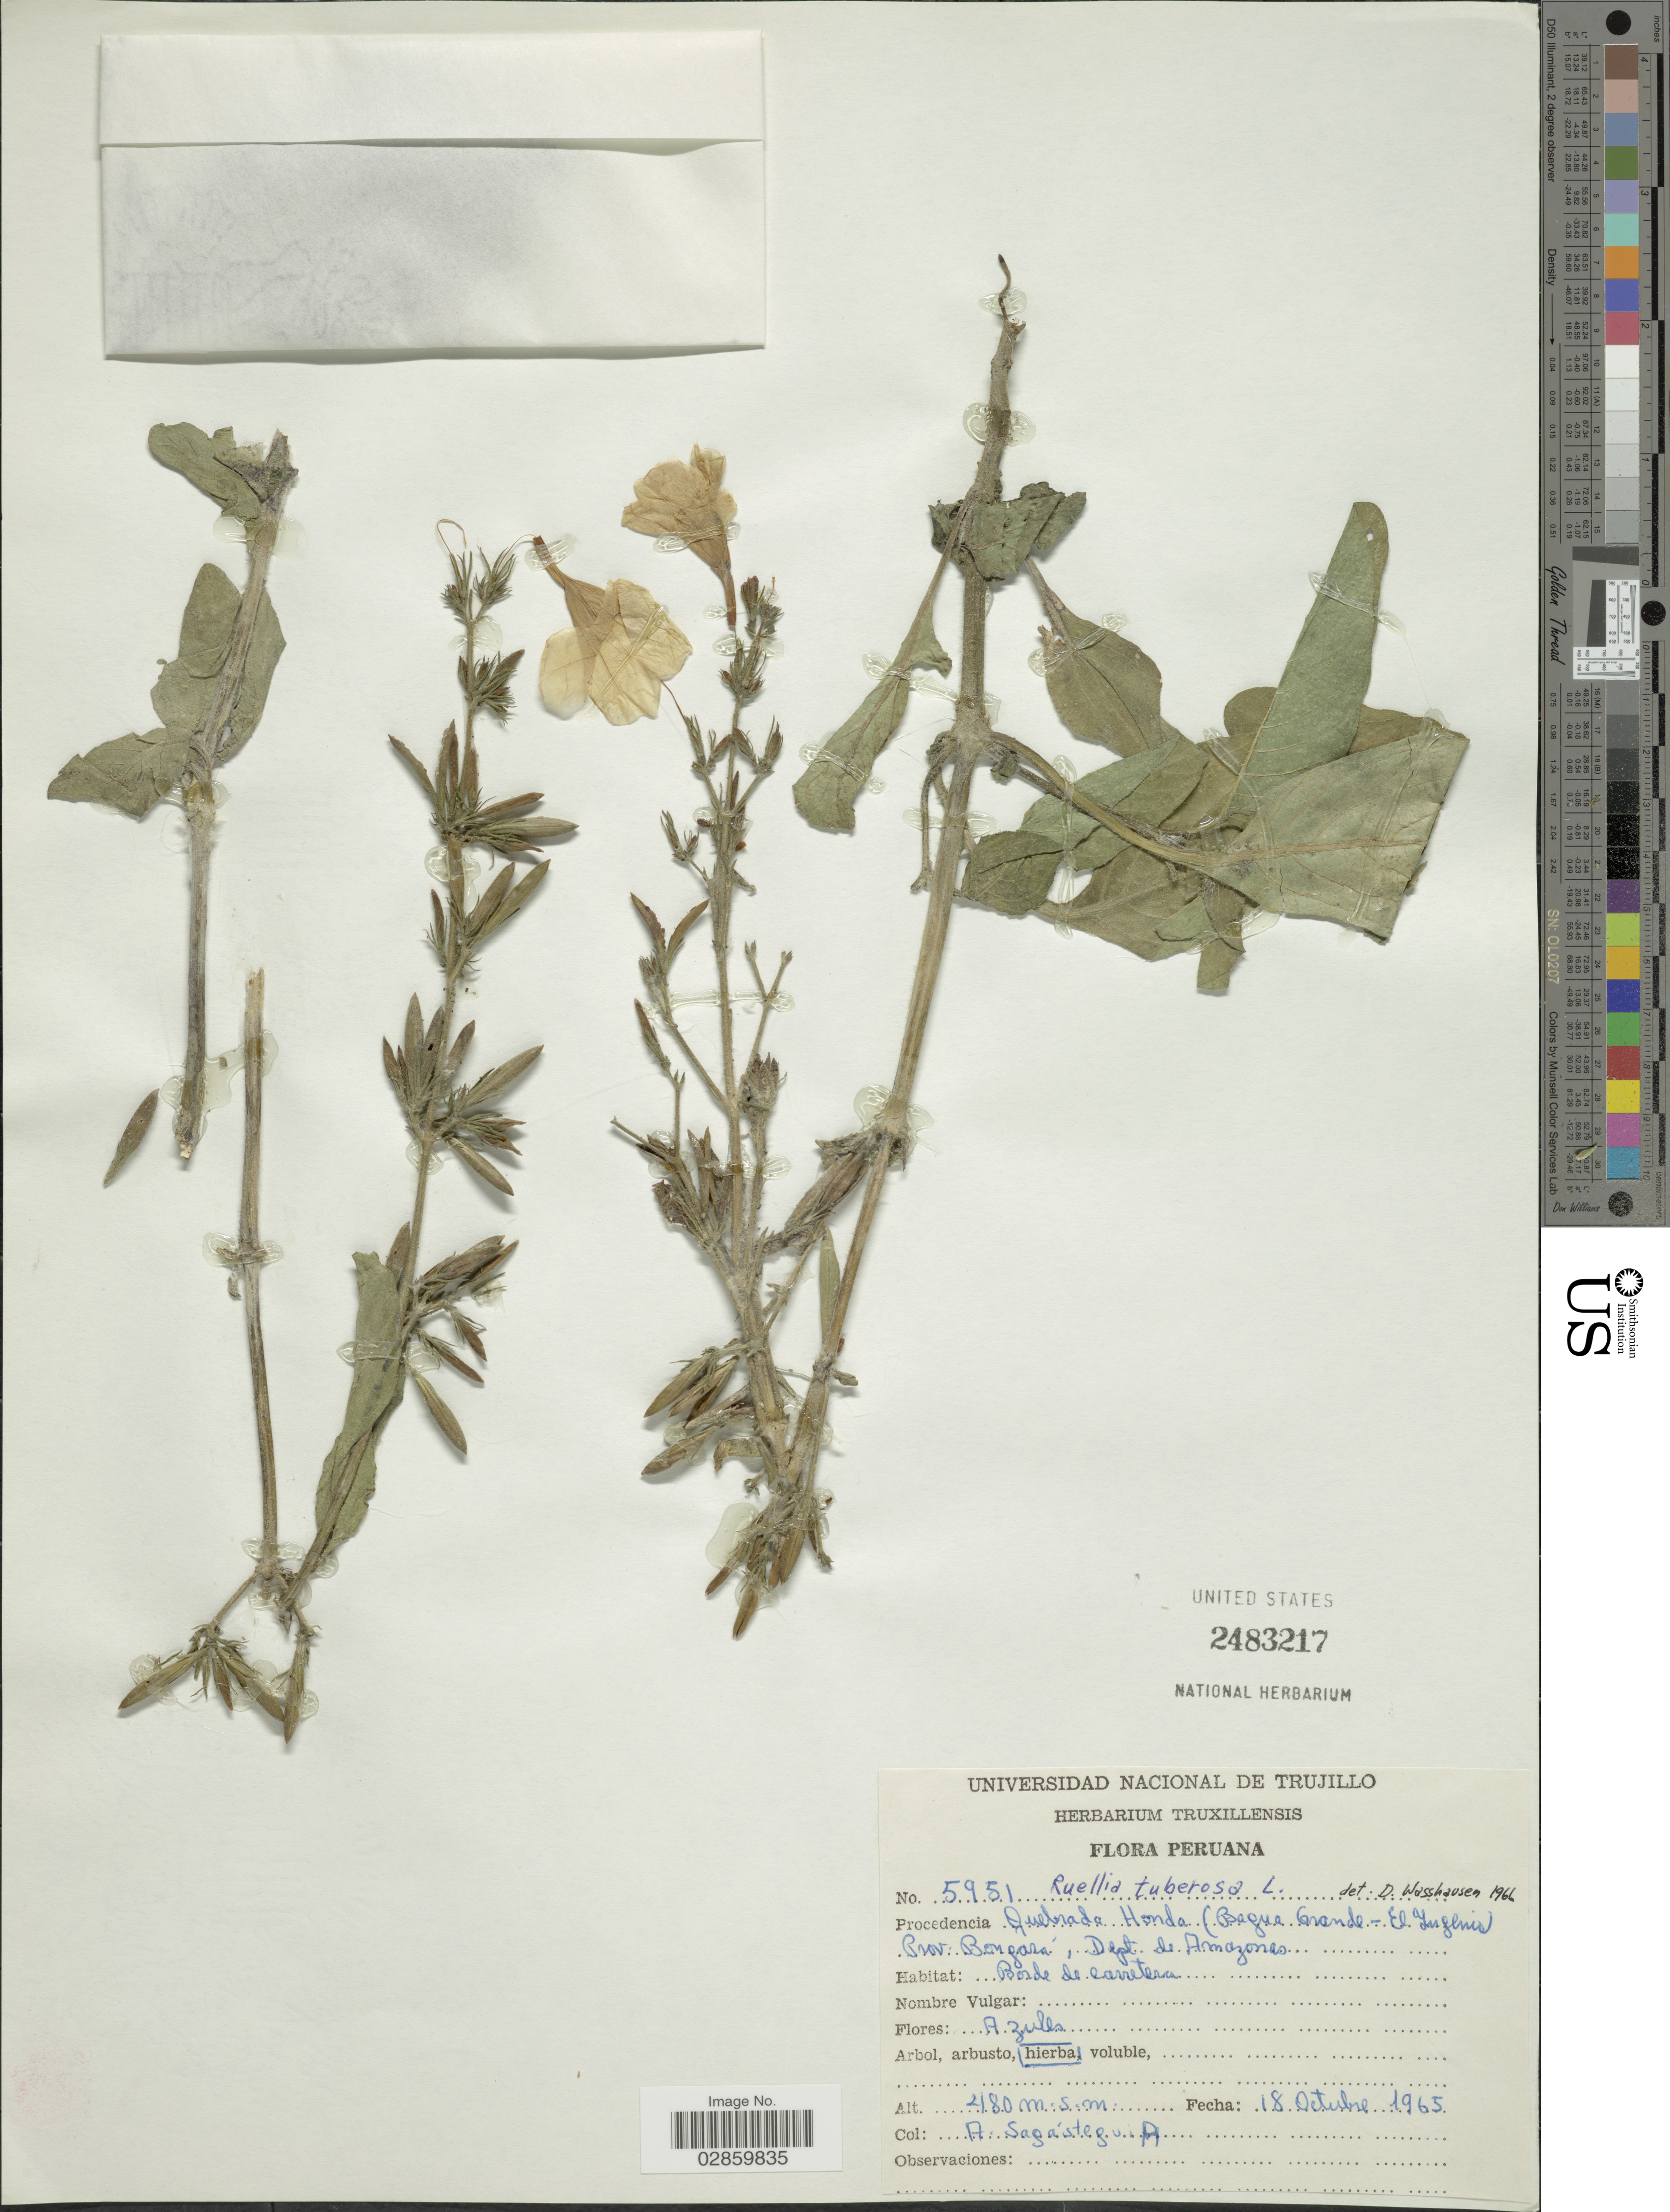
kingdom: Plantae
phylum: Tracheophyta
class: Magnoliopsida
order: Lamiales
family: Acanthaceae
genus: Ruellia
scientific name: Ruellia ciliatiflora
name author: Hook.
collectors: A. Sagástegui A.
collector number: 5951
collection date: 1965-10-18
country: Peru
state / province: Amazonas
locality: Quebrada Honda (Bagua Grande - El Ingenio). Prov. Bongará, Dept. de Amazonas.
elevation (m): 480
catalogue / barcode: US 2483217